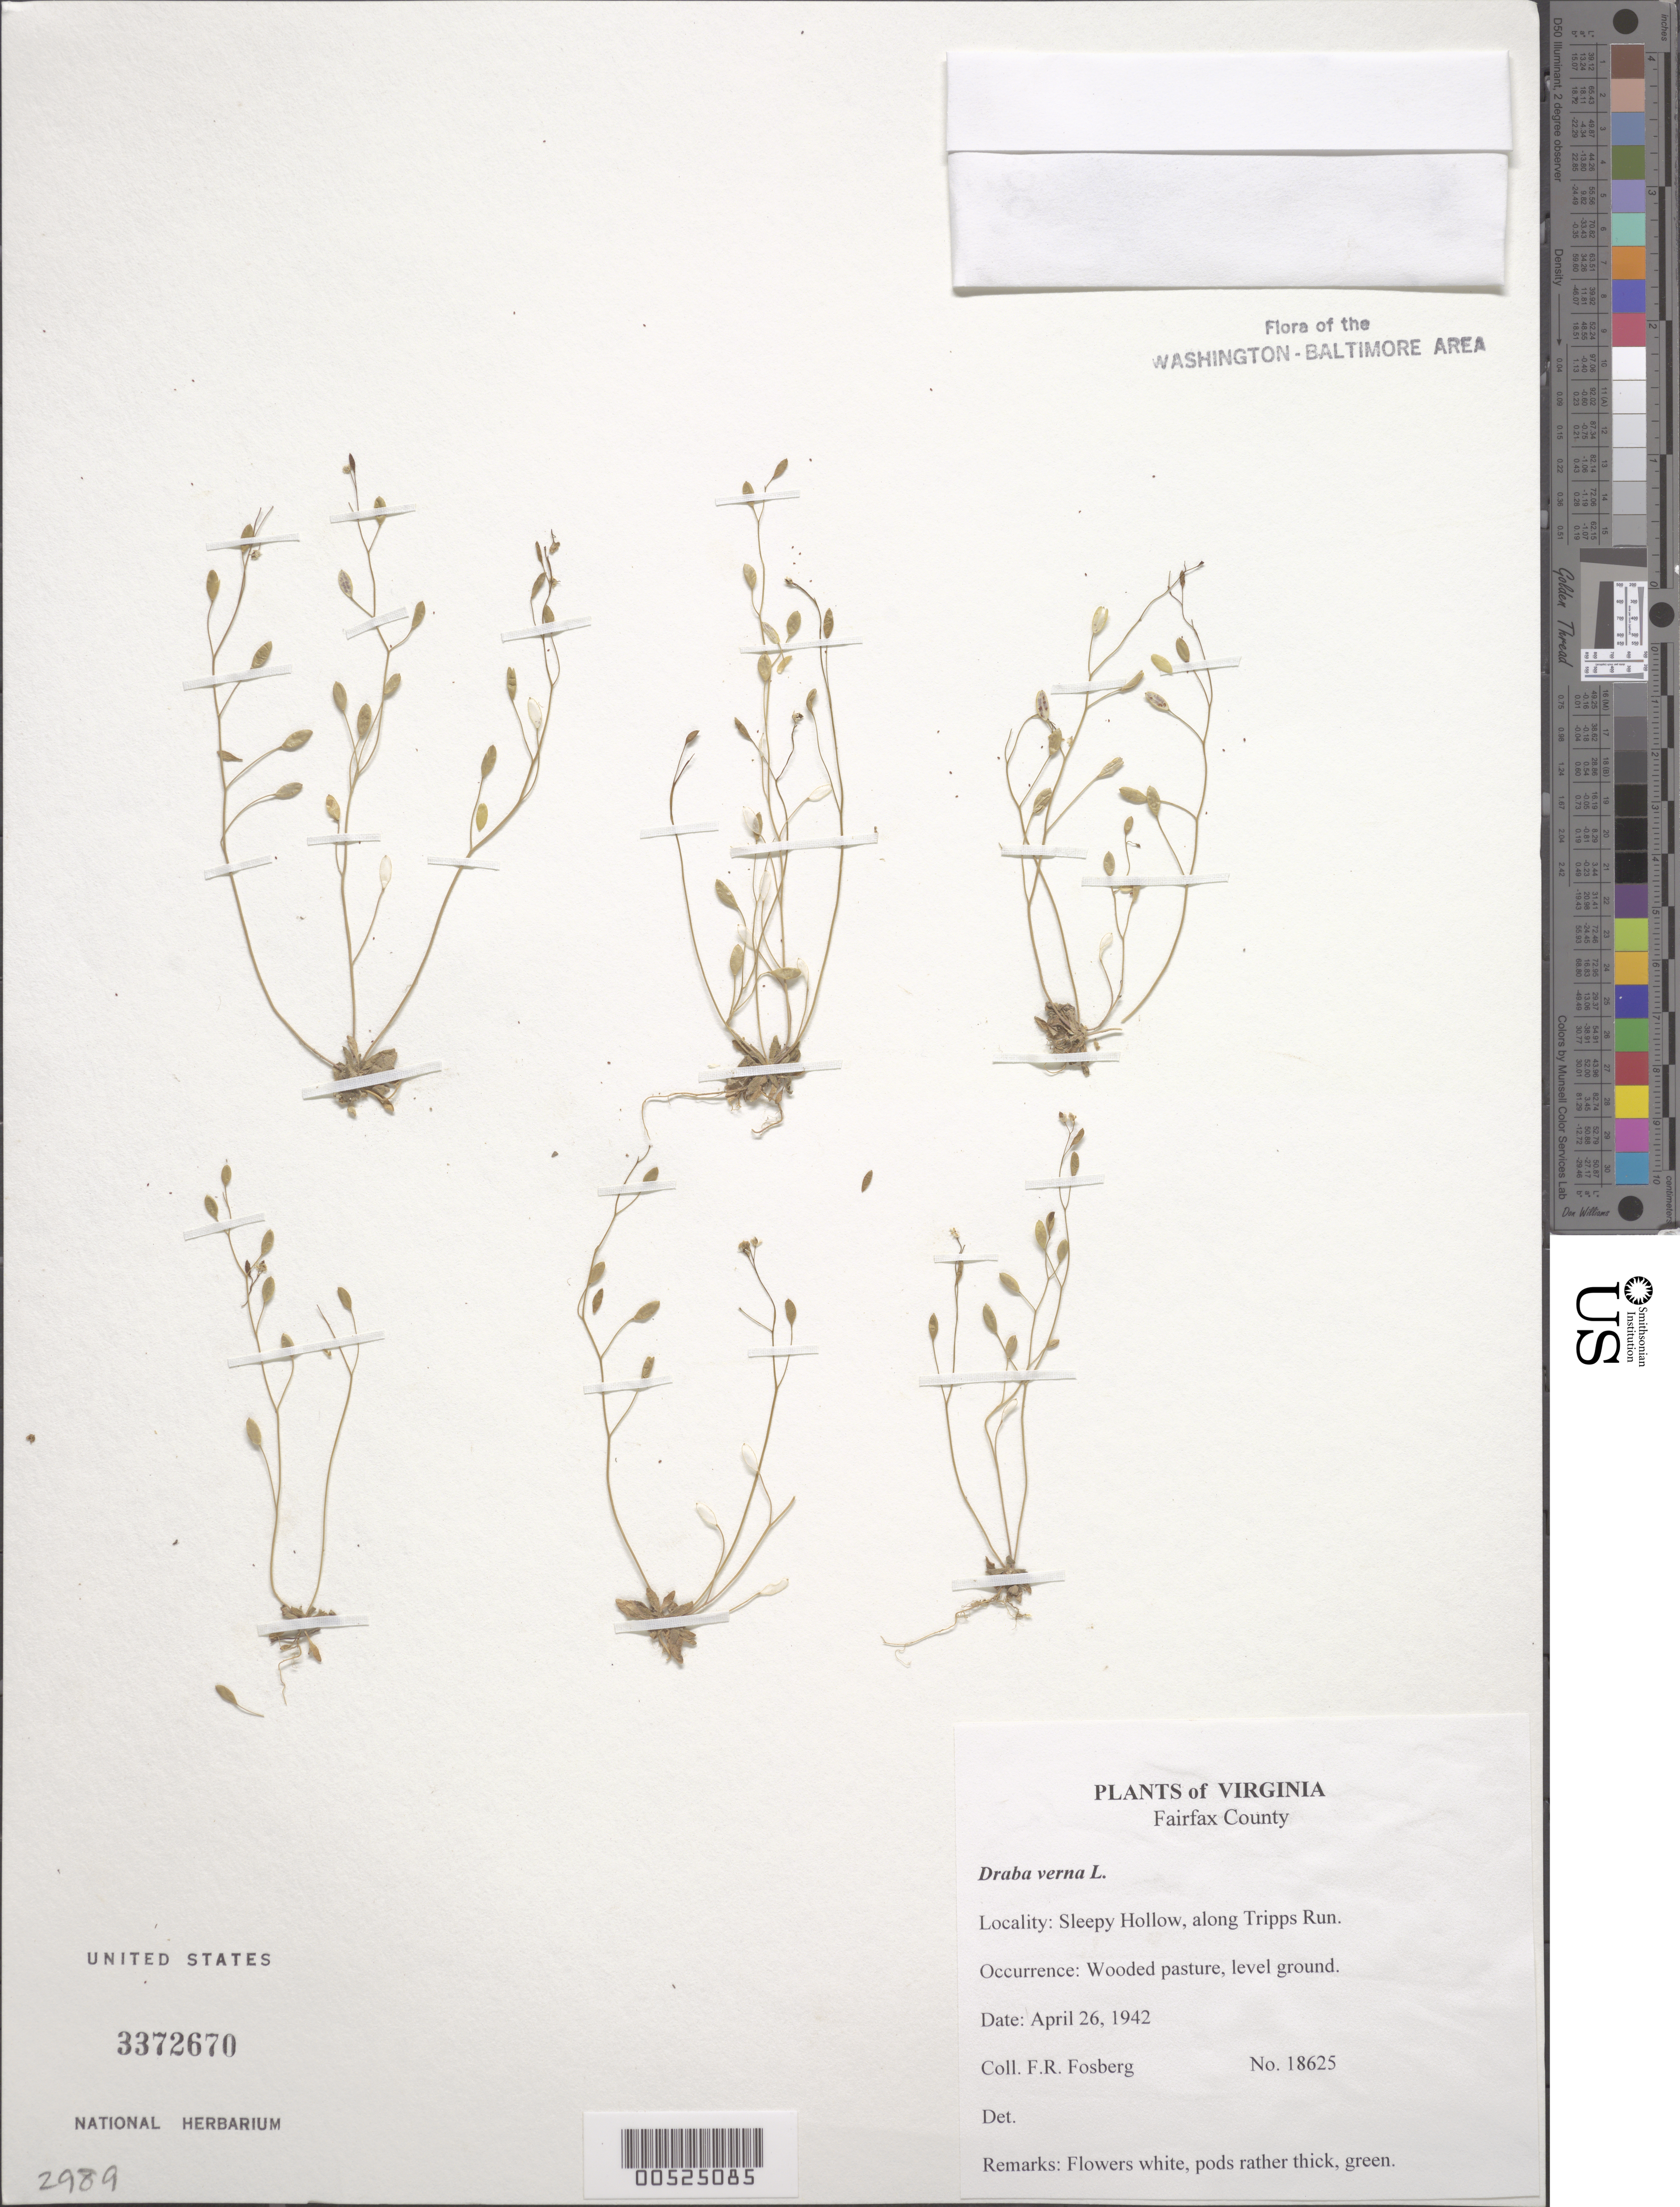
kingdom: Plantae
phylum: Tracheophyta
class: Magnoliopsida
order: Brassicales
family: Brassicaceae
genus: Draba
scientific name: Draba verna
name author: L.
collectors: F. R. Fosberg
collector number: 18625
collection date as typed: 26 Apr 1942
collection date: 1942-04-26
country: United States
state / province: Virginia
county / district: Fairfax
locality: Sleepy Hollow, along Tripps Run.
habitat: Wooded pasture, level ground.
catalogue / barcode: US 3372670